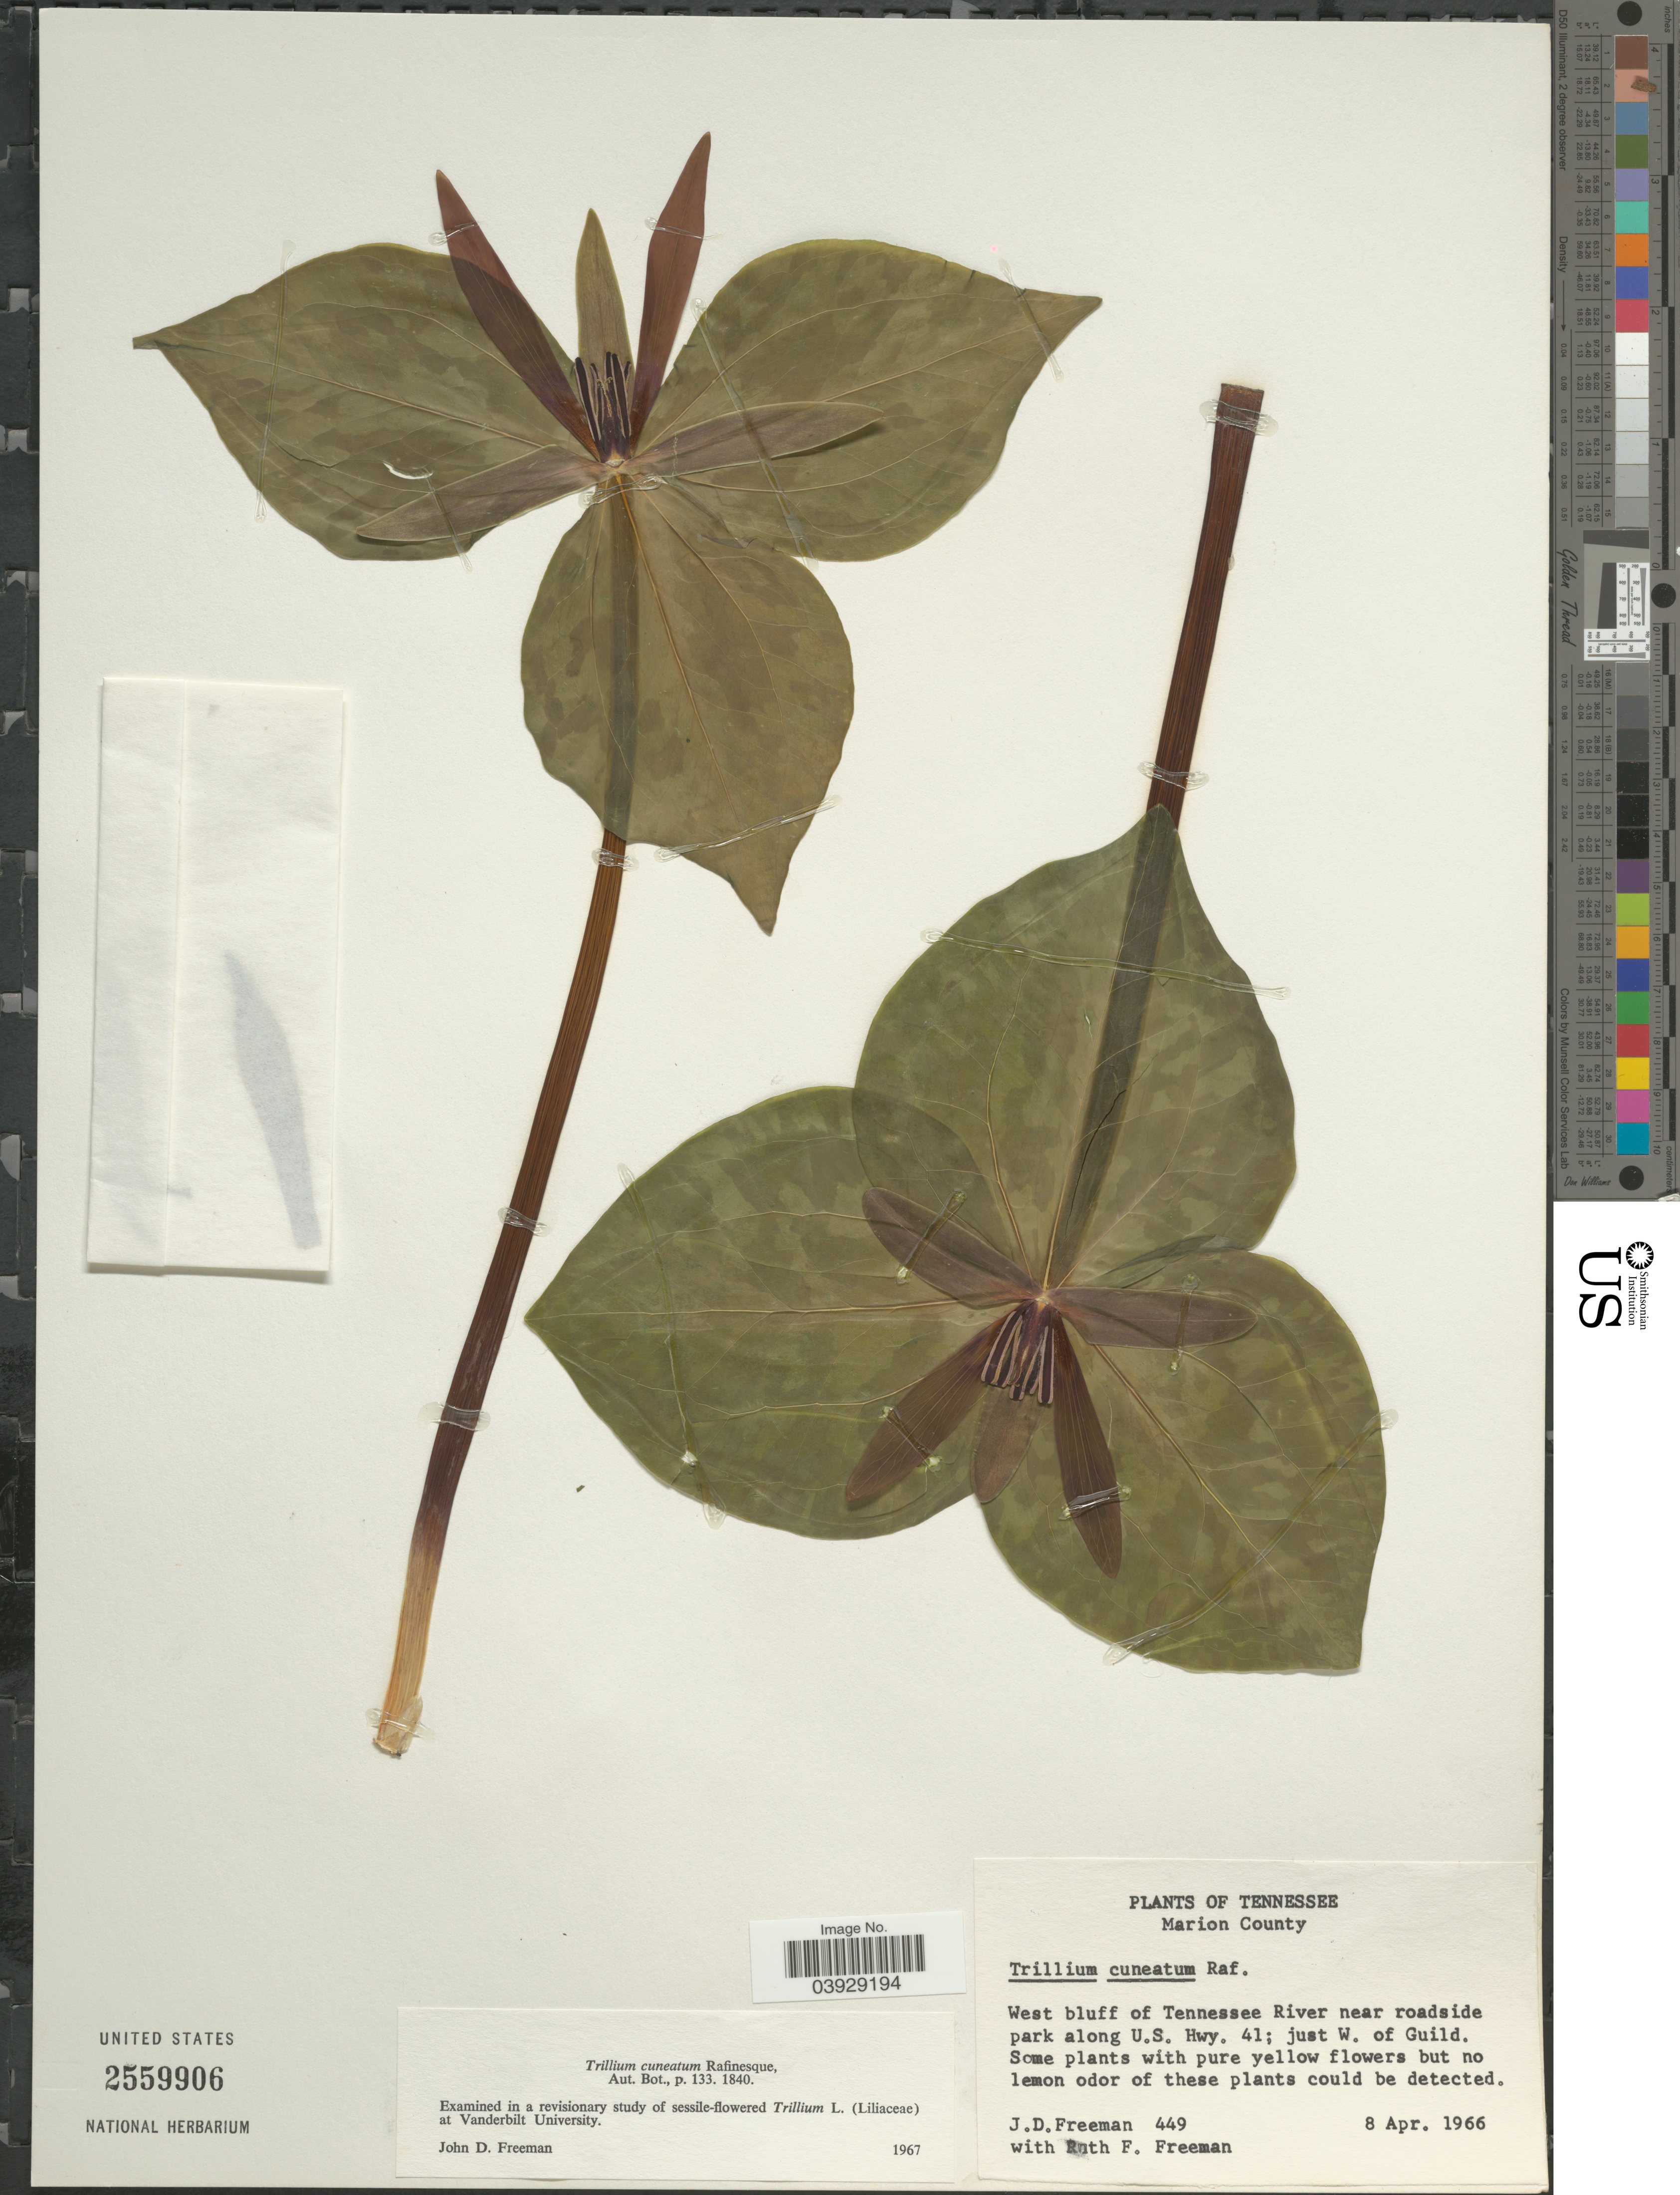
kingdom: Plantae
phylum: Tracheophyta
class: Liliopsida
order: Liliales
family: Melanthiaceae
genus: Trillium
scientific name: Trillium cuneatum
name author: Raf.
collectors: J. Freeman & R. Freeman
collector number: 449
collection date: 1966-04-08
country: United States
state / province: Tennessee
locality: Marion County. West bluff of Tennessee River near roadside park along U.S. Hwy. 41; just W. of Guild.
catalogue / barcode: US 2559906